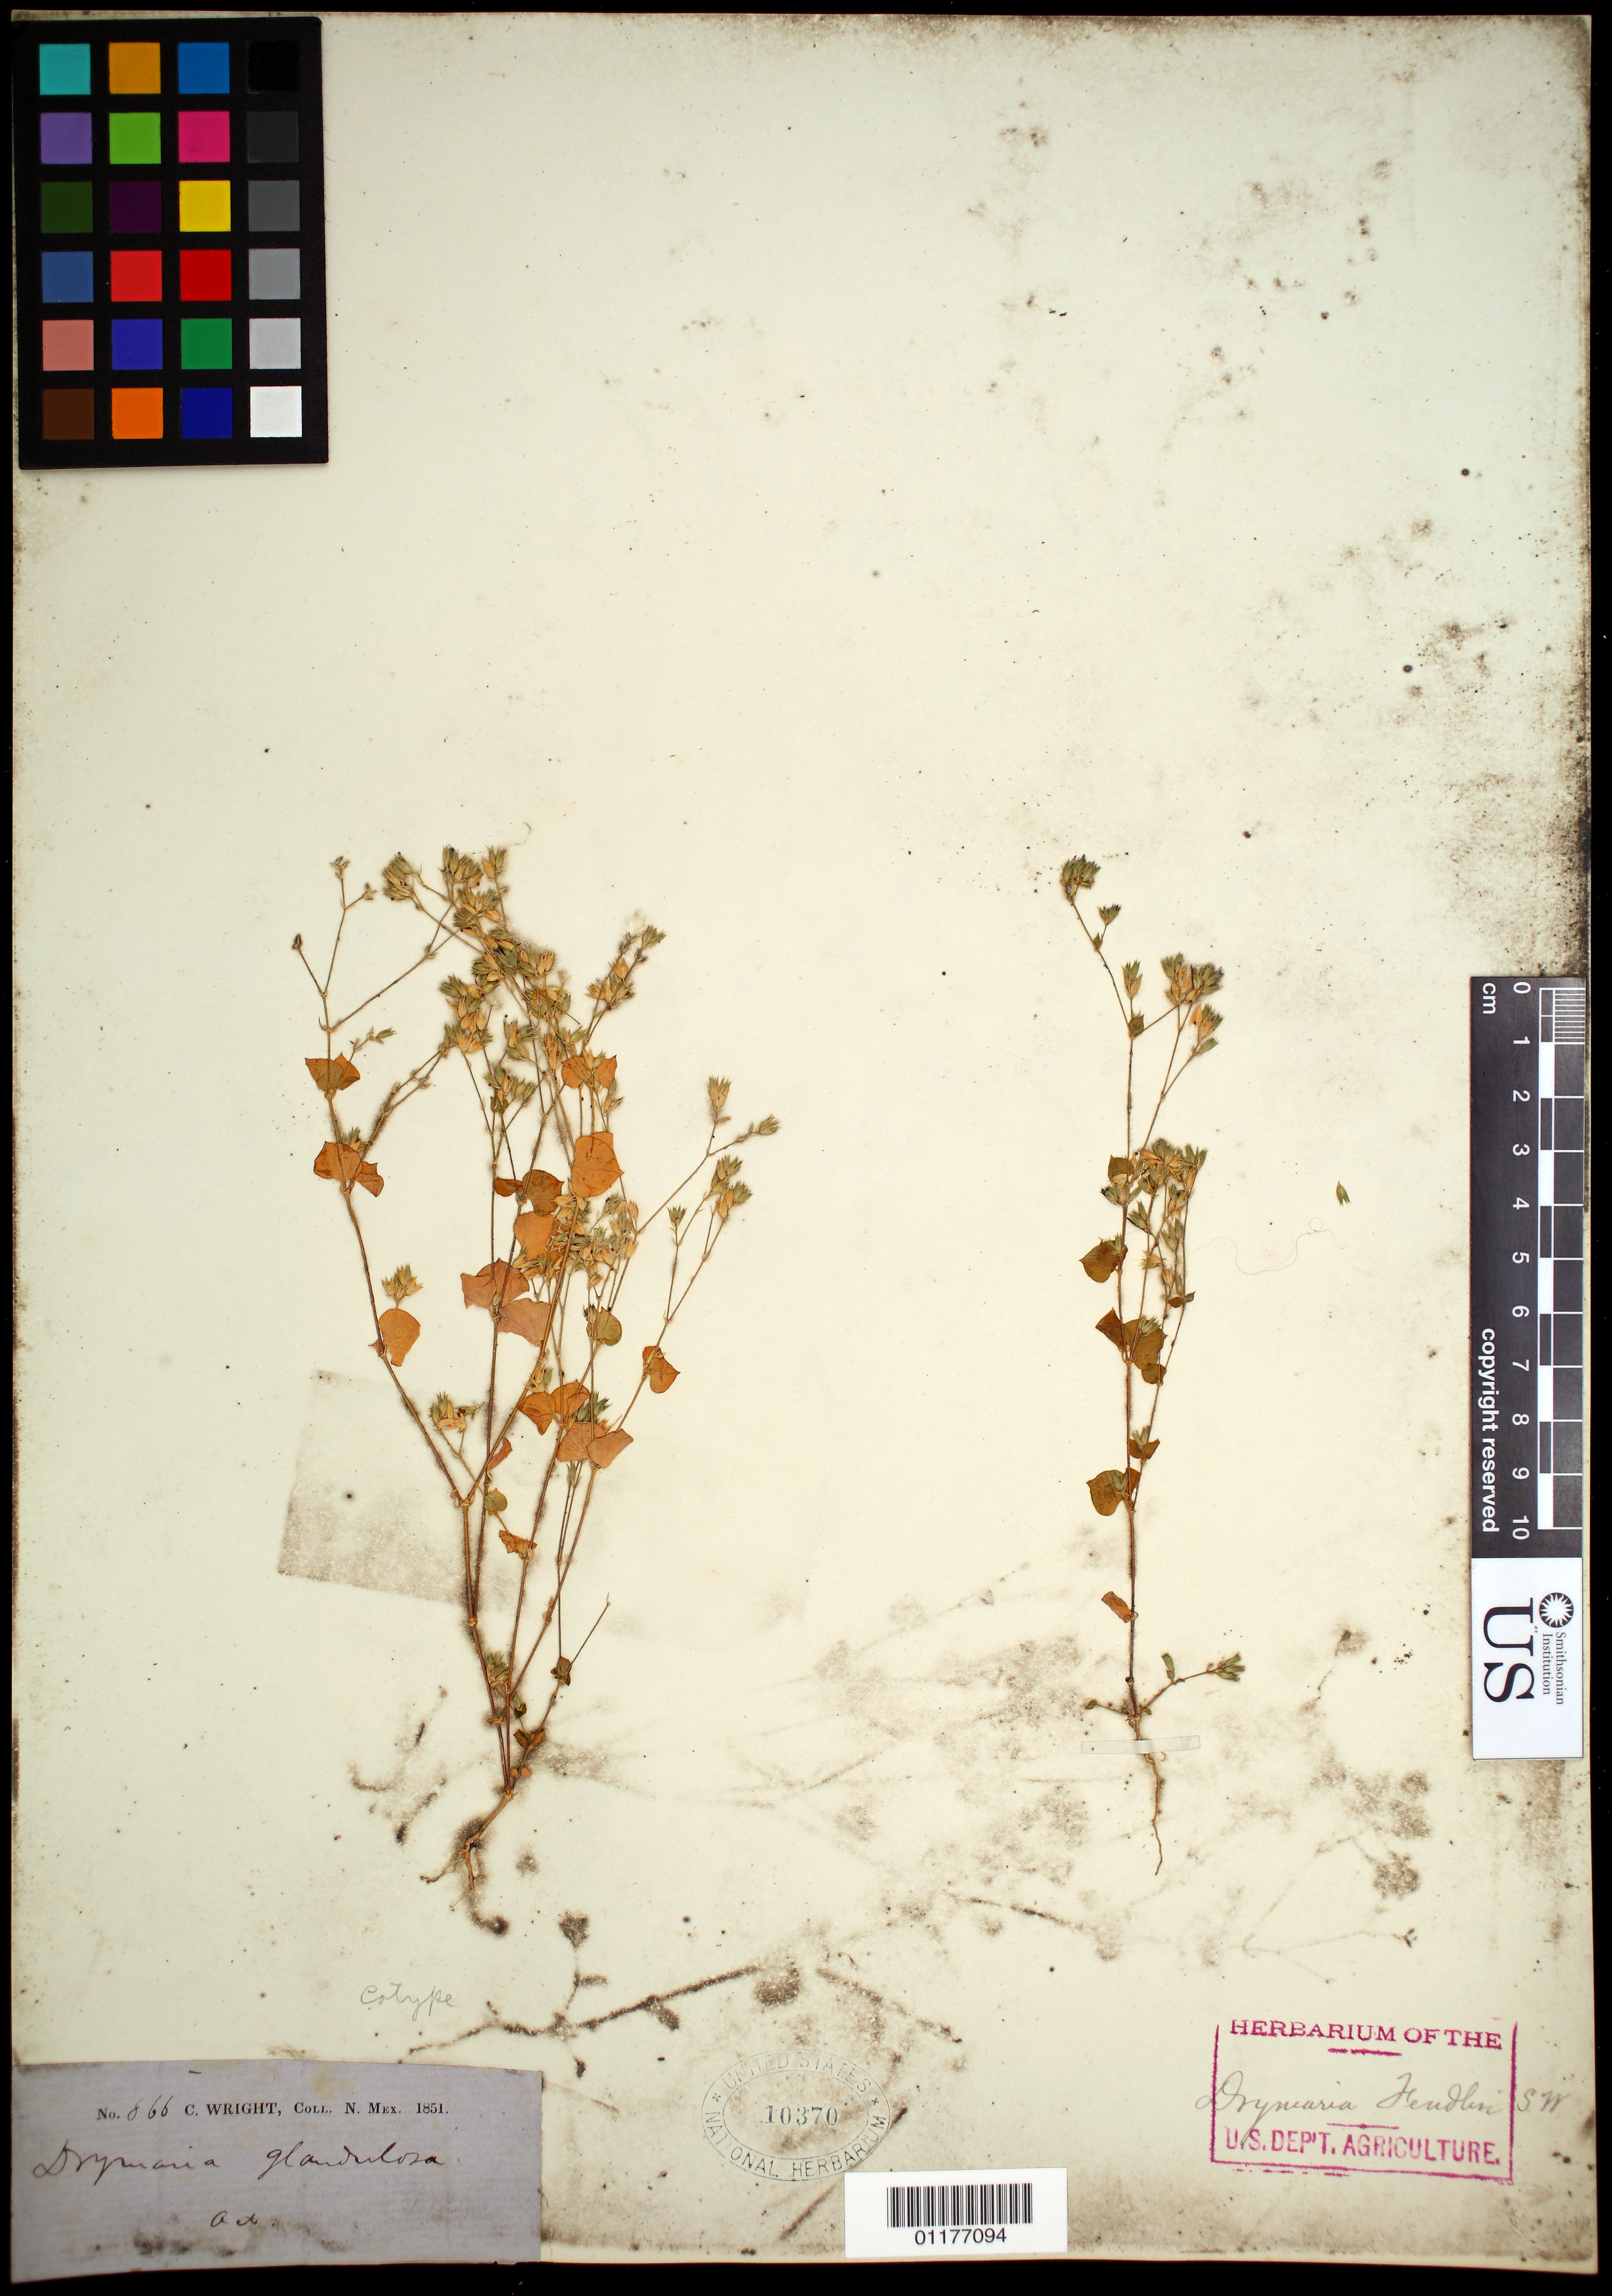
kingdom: Plantae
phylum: Tracheophyta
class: Magnoliopsida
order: Caryophyllales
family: Caryophyllaceae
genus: Drymaria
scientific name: Drymaria glandulosa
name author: Bartl.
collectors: C. Wright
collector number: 866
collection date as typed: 1851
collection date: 1851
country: United States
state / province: New Mexico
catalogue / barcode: US 10370